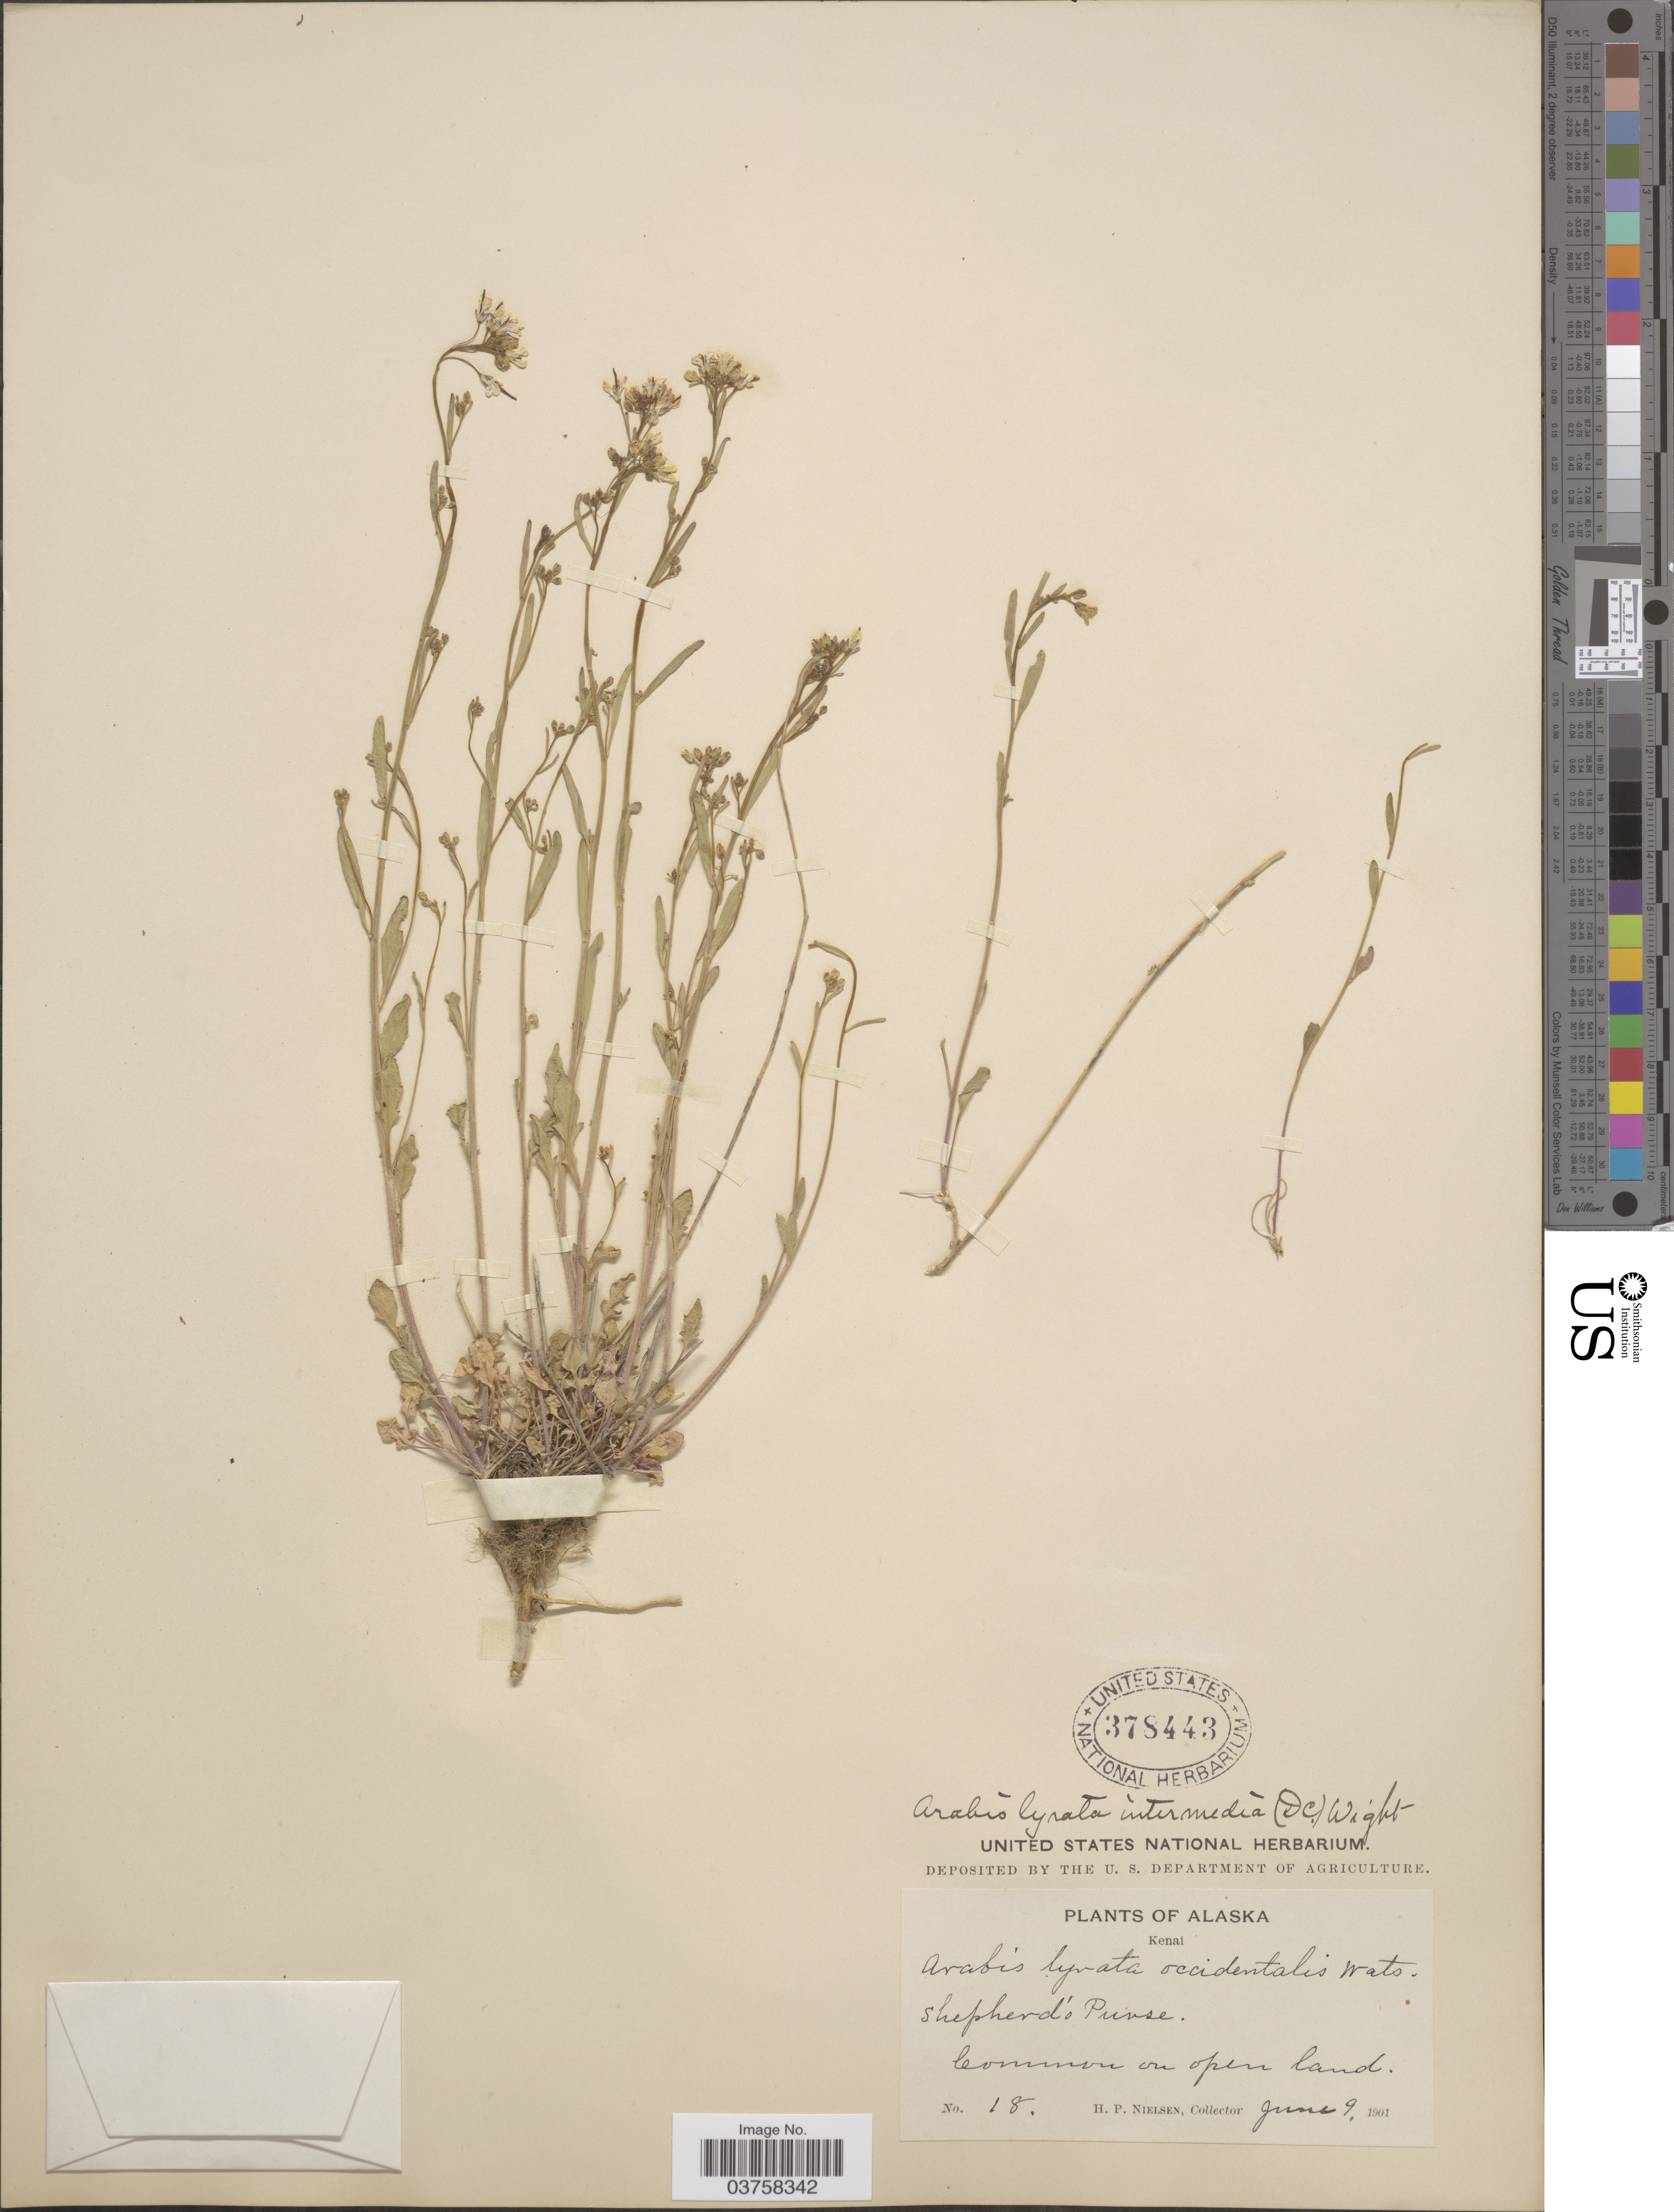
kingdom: Plantae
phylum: Tracheophyta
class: Magnoliopsida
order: Brassicales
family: Brassicaceae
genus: Arabidopsis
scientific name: Arabidopsis lyrata subsp. kamchatica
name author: (Fisch. ex DC.) O'Kane & Al-Shehbaz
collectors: H. P. Nielsen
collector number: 18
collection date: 1901-06-09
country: United States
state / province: Alaska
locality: Kenai. Shepherd's Purse.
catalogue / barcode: US 378443